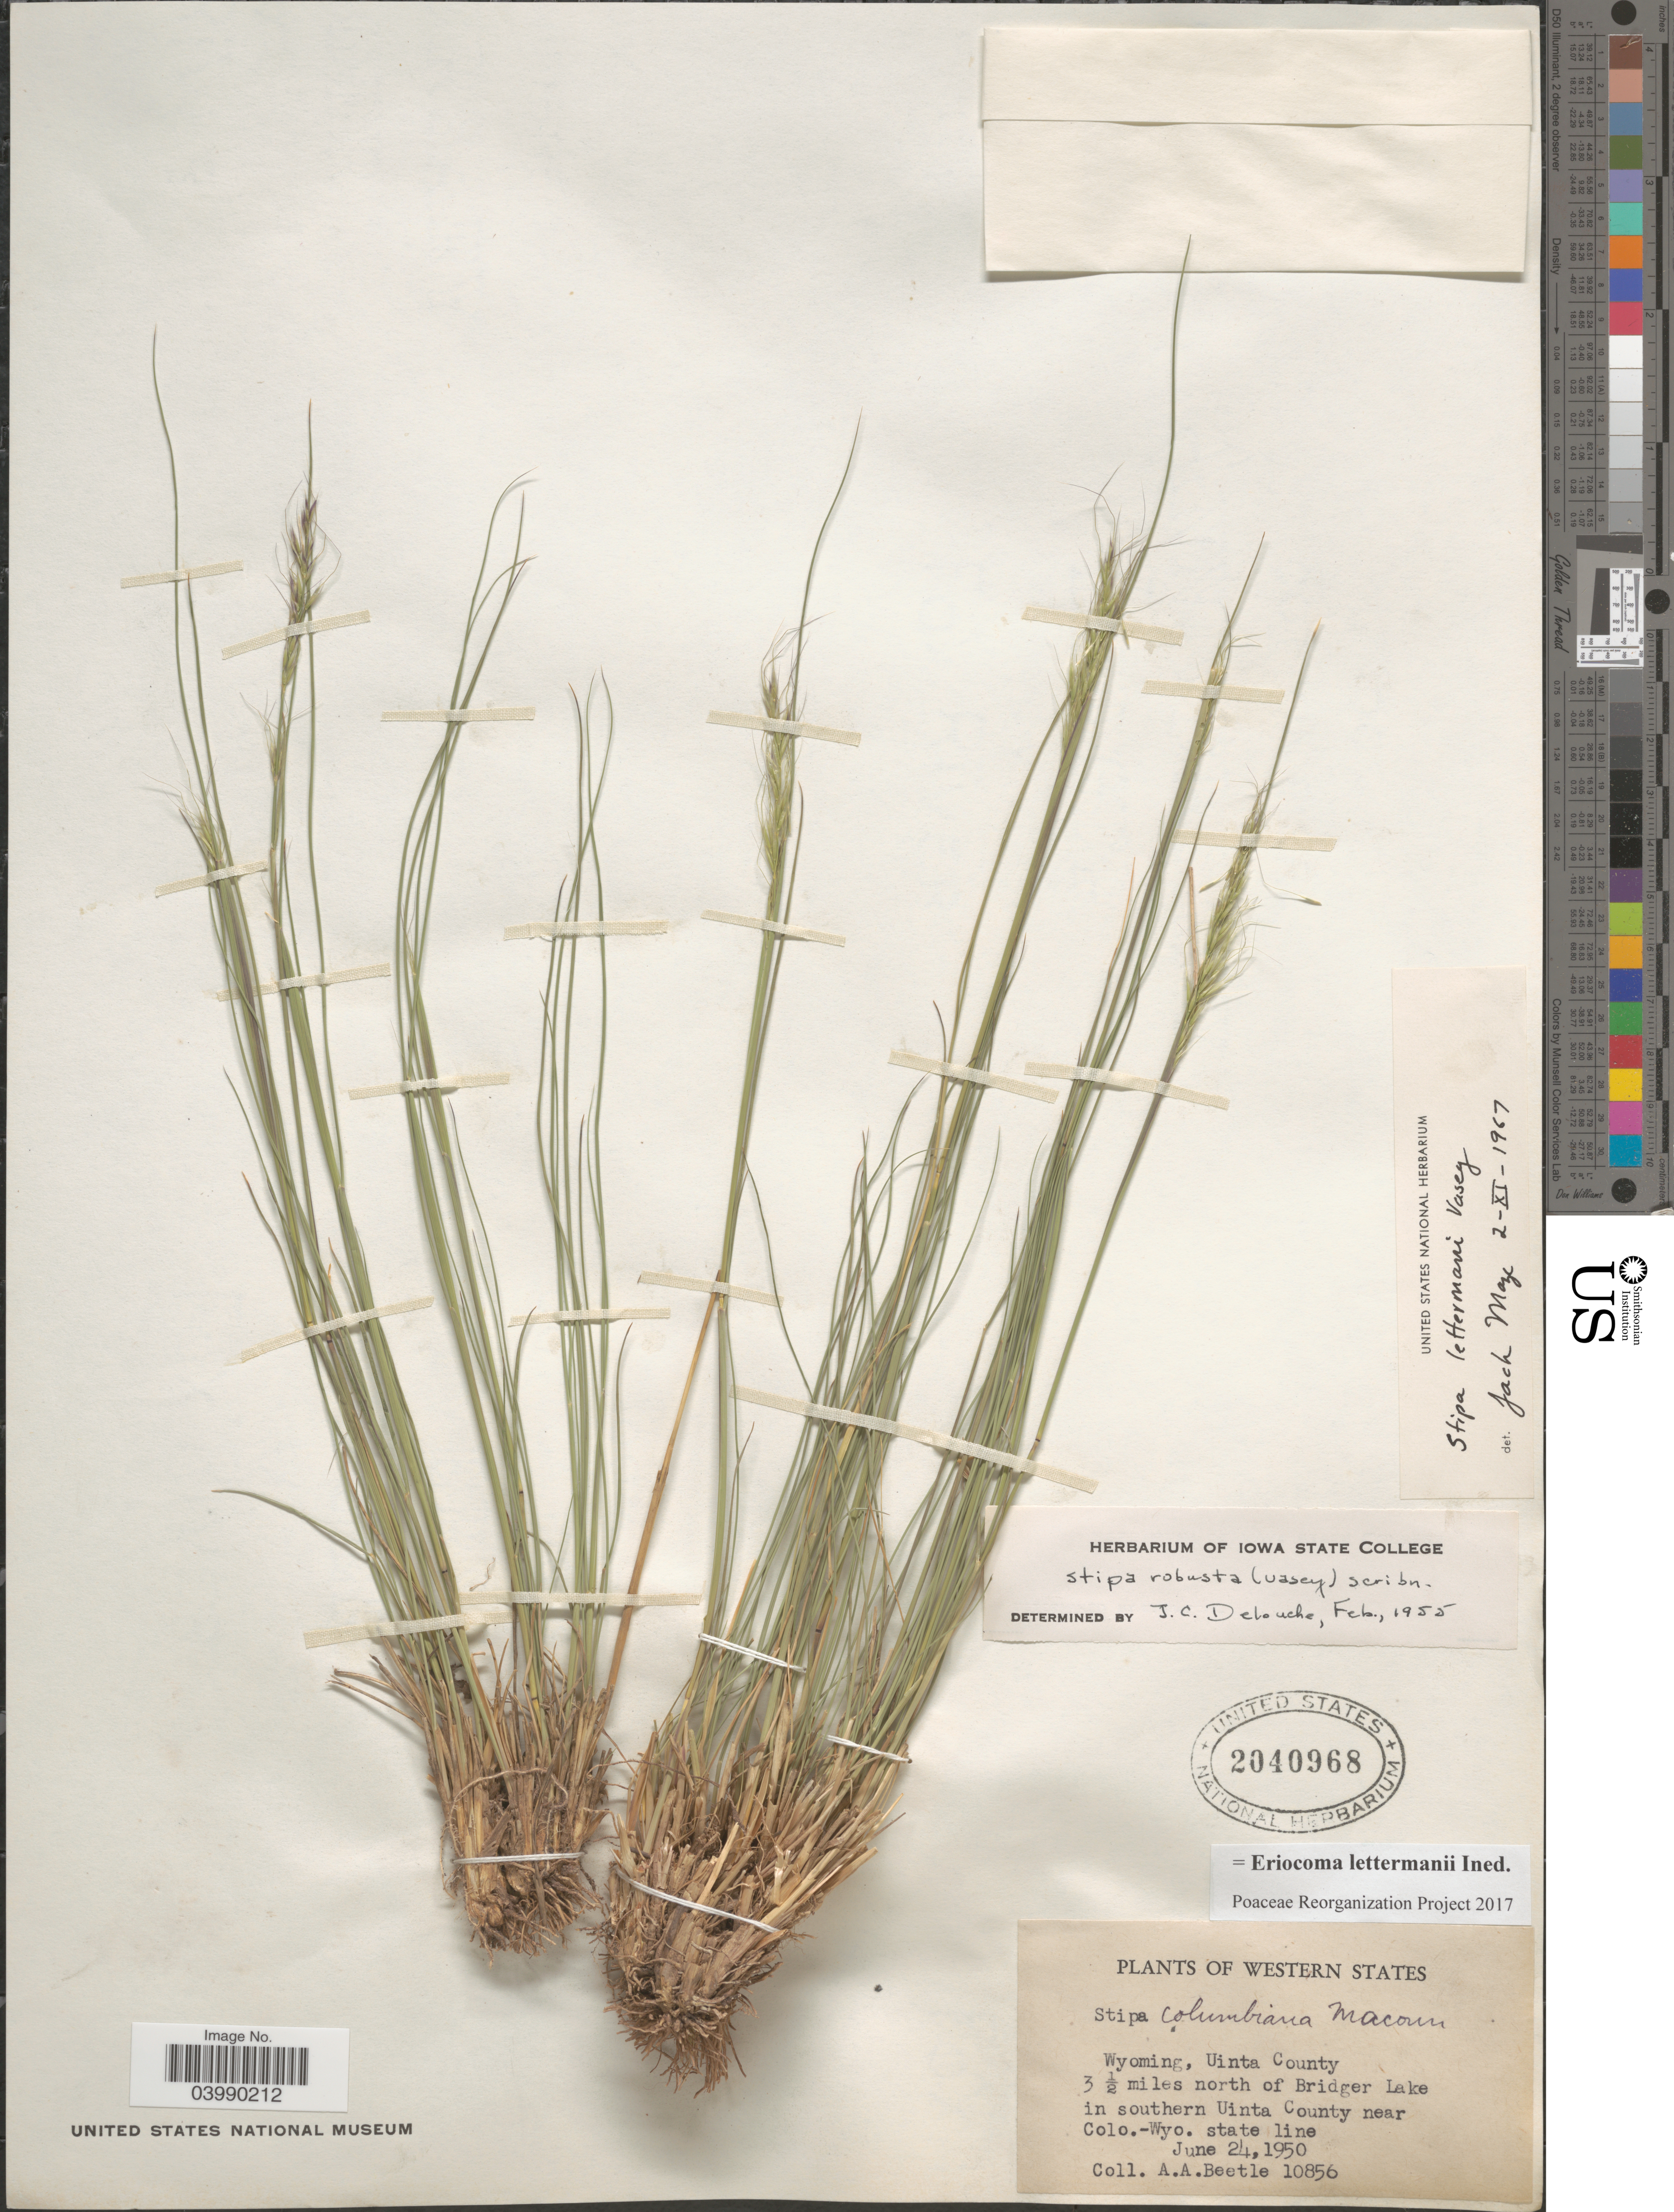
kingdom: Plantae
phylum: Tracheophyta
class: Liliopsida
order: Poales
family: Poaceae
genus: Eriocoma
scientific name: Eriocoma lettermanii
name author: (Vasey) Romasch.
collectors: A. A. Beetle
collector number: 10856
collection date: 1950-06-24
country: United States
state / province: Wyoming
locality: Western States. Uinta County. 3 ½ miles north of Bridger Lake in southern Uinta County near Colo.-Wyo. state line.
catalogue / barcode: US 2040968